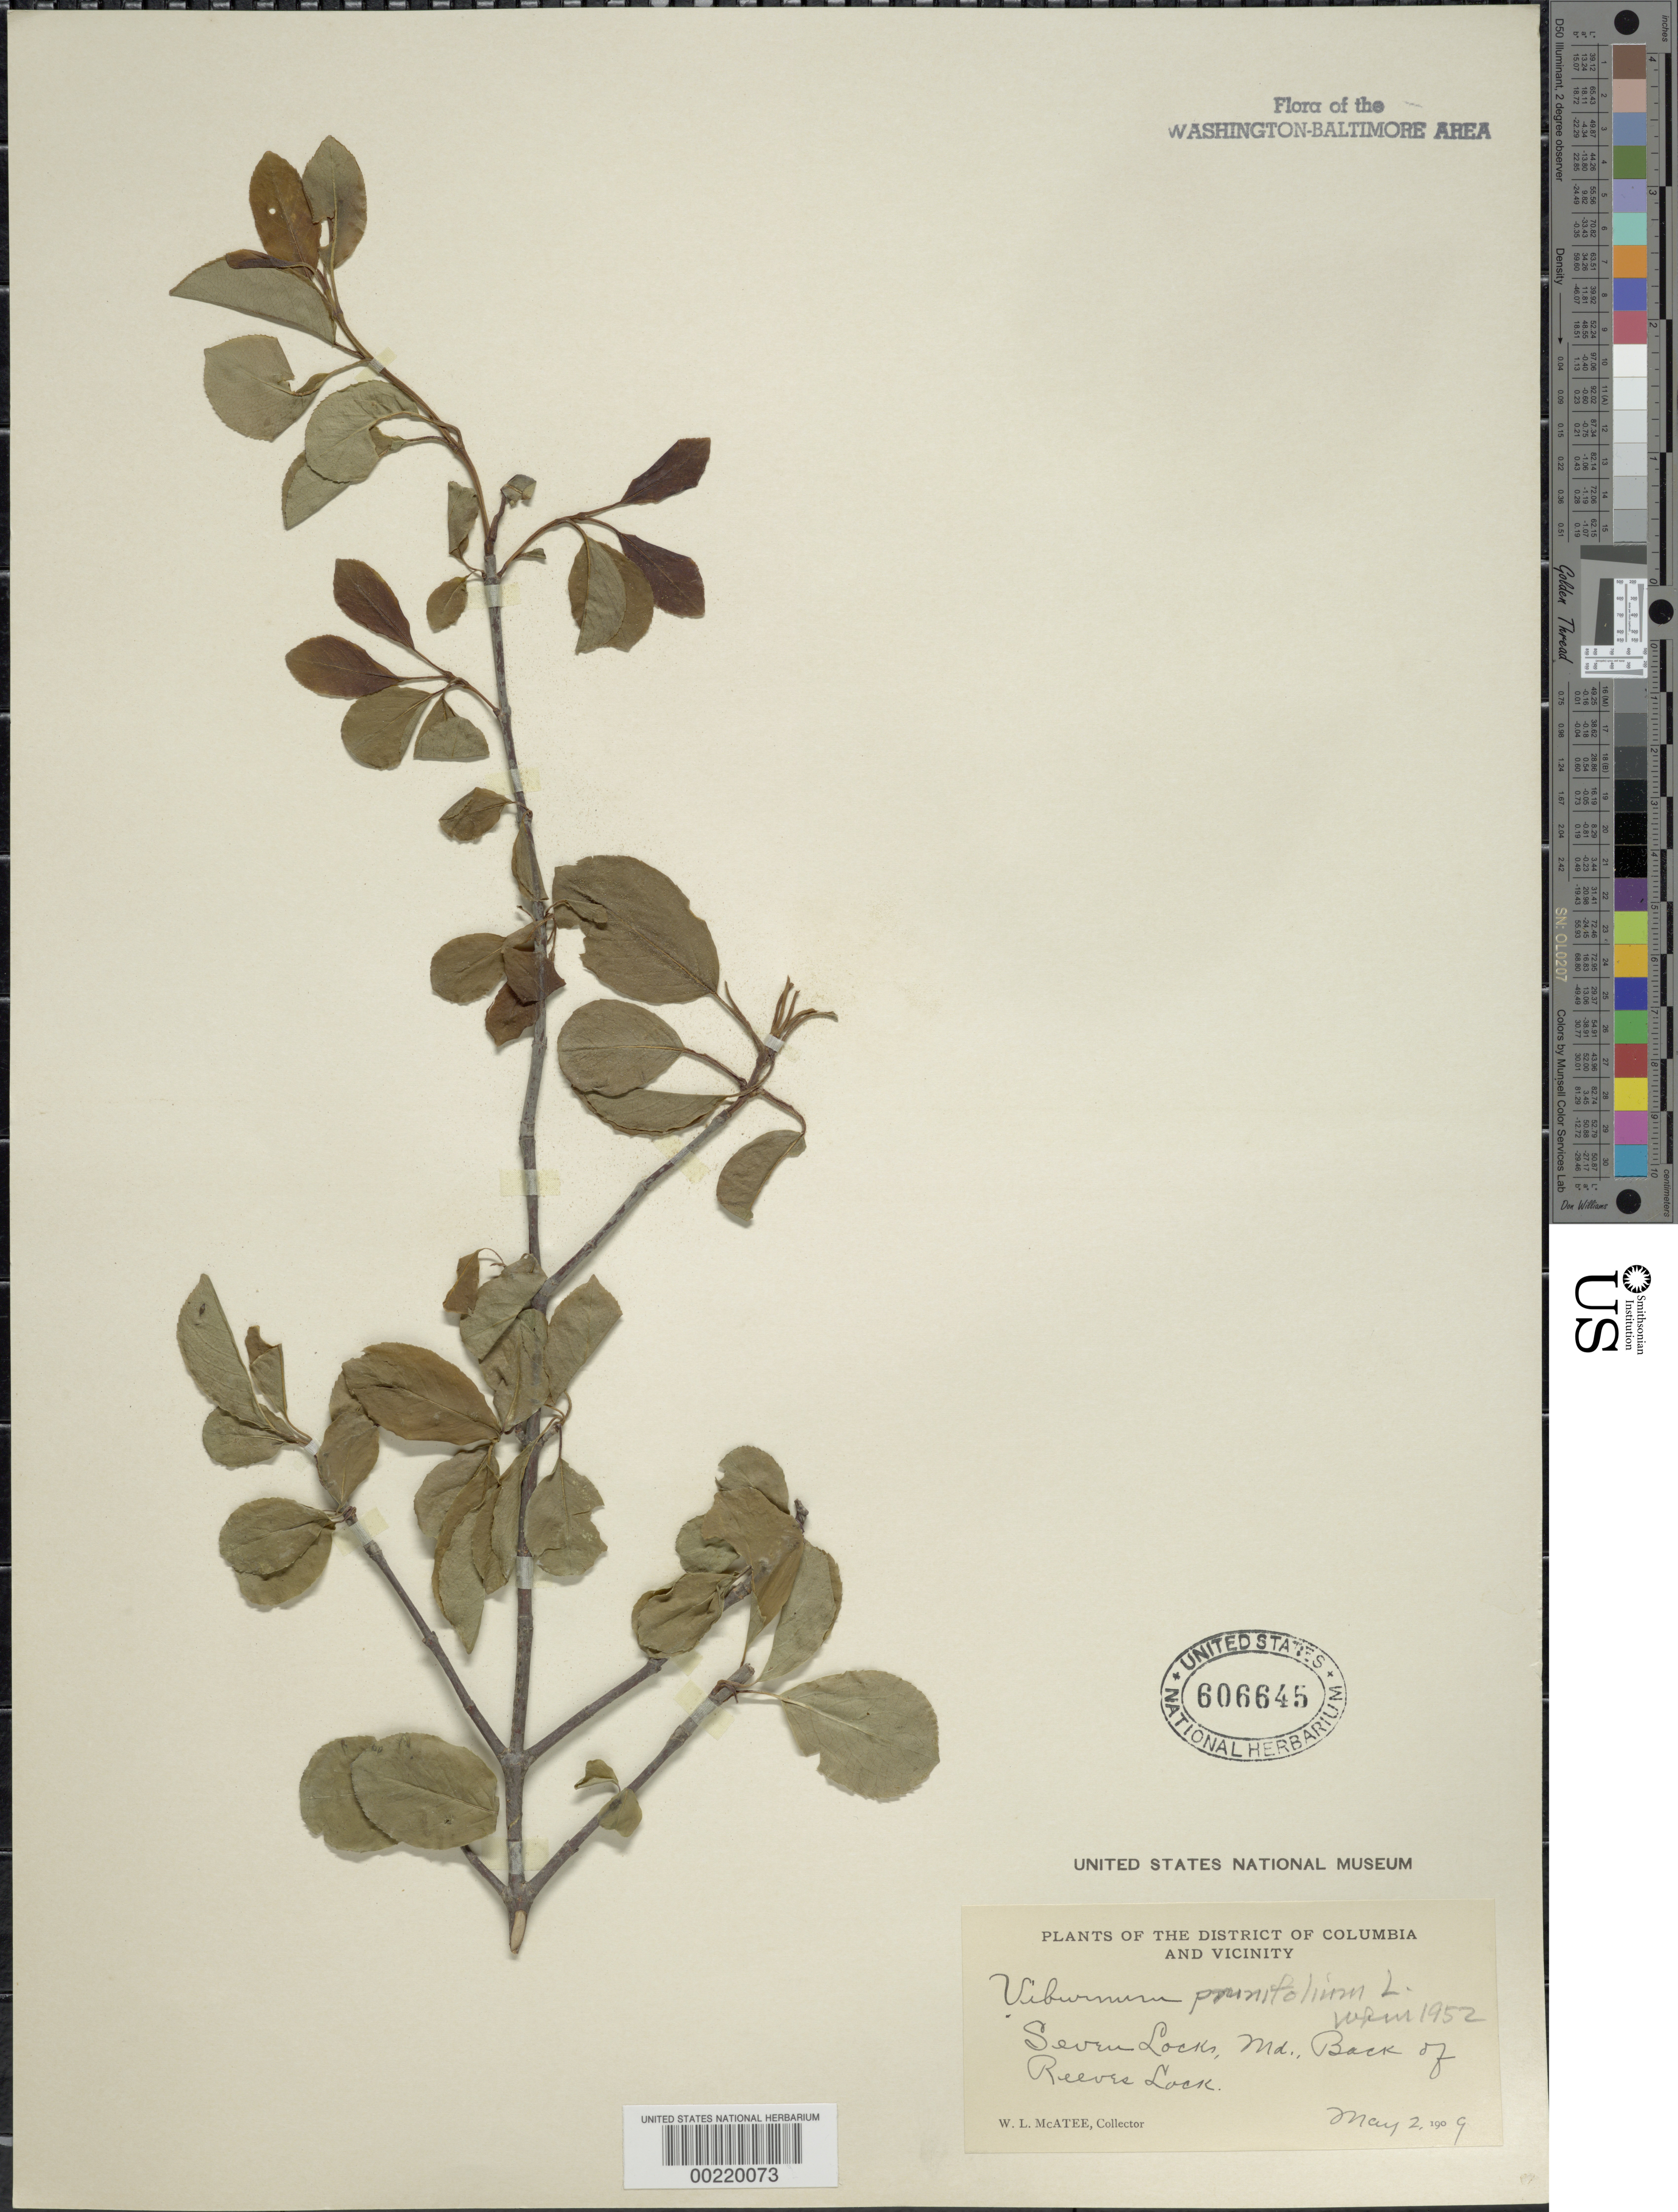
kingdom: Plantae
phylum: Tracheophyta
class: Magnoliopsida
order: Dipsacales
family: Viburnaceae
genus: Viburnum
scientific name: Viburnum prunifolium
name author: L.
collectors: W. McAtee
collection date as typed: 02 May 1909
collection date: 1909-05-02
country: United States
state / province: Maryland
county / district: Montgomery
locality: Seven Locks, back of Reeves Lock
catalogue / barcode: US 606645